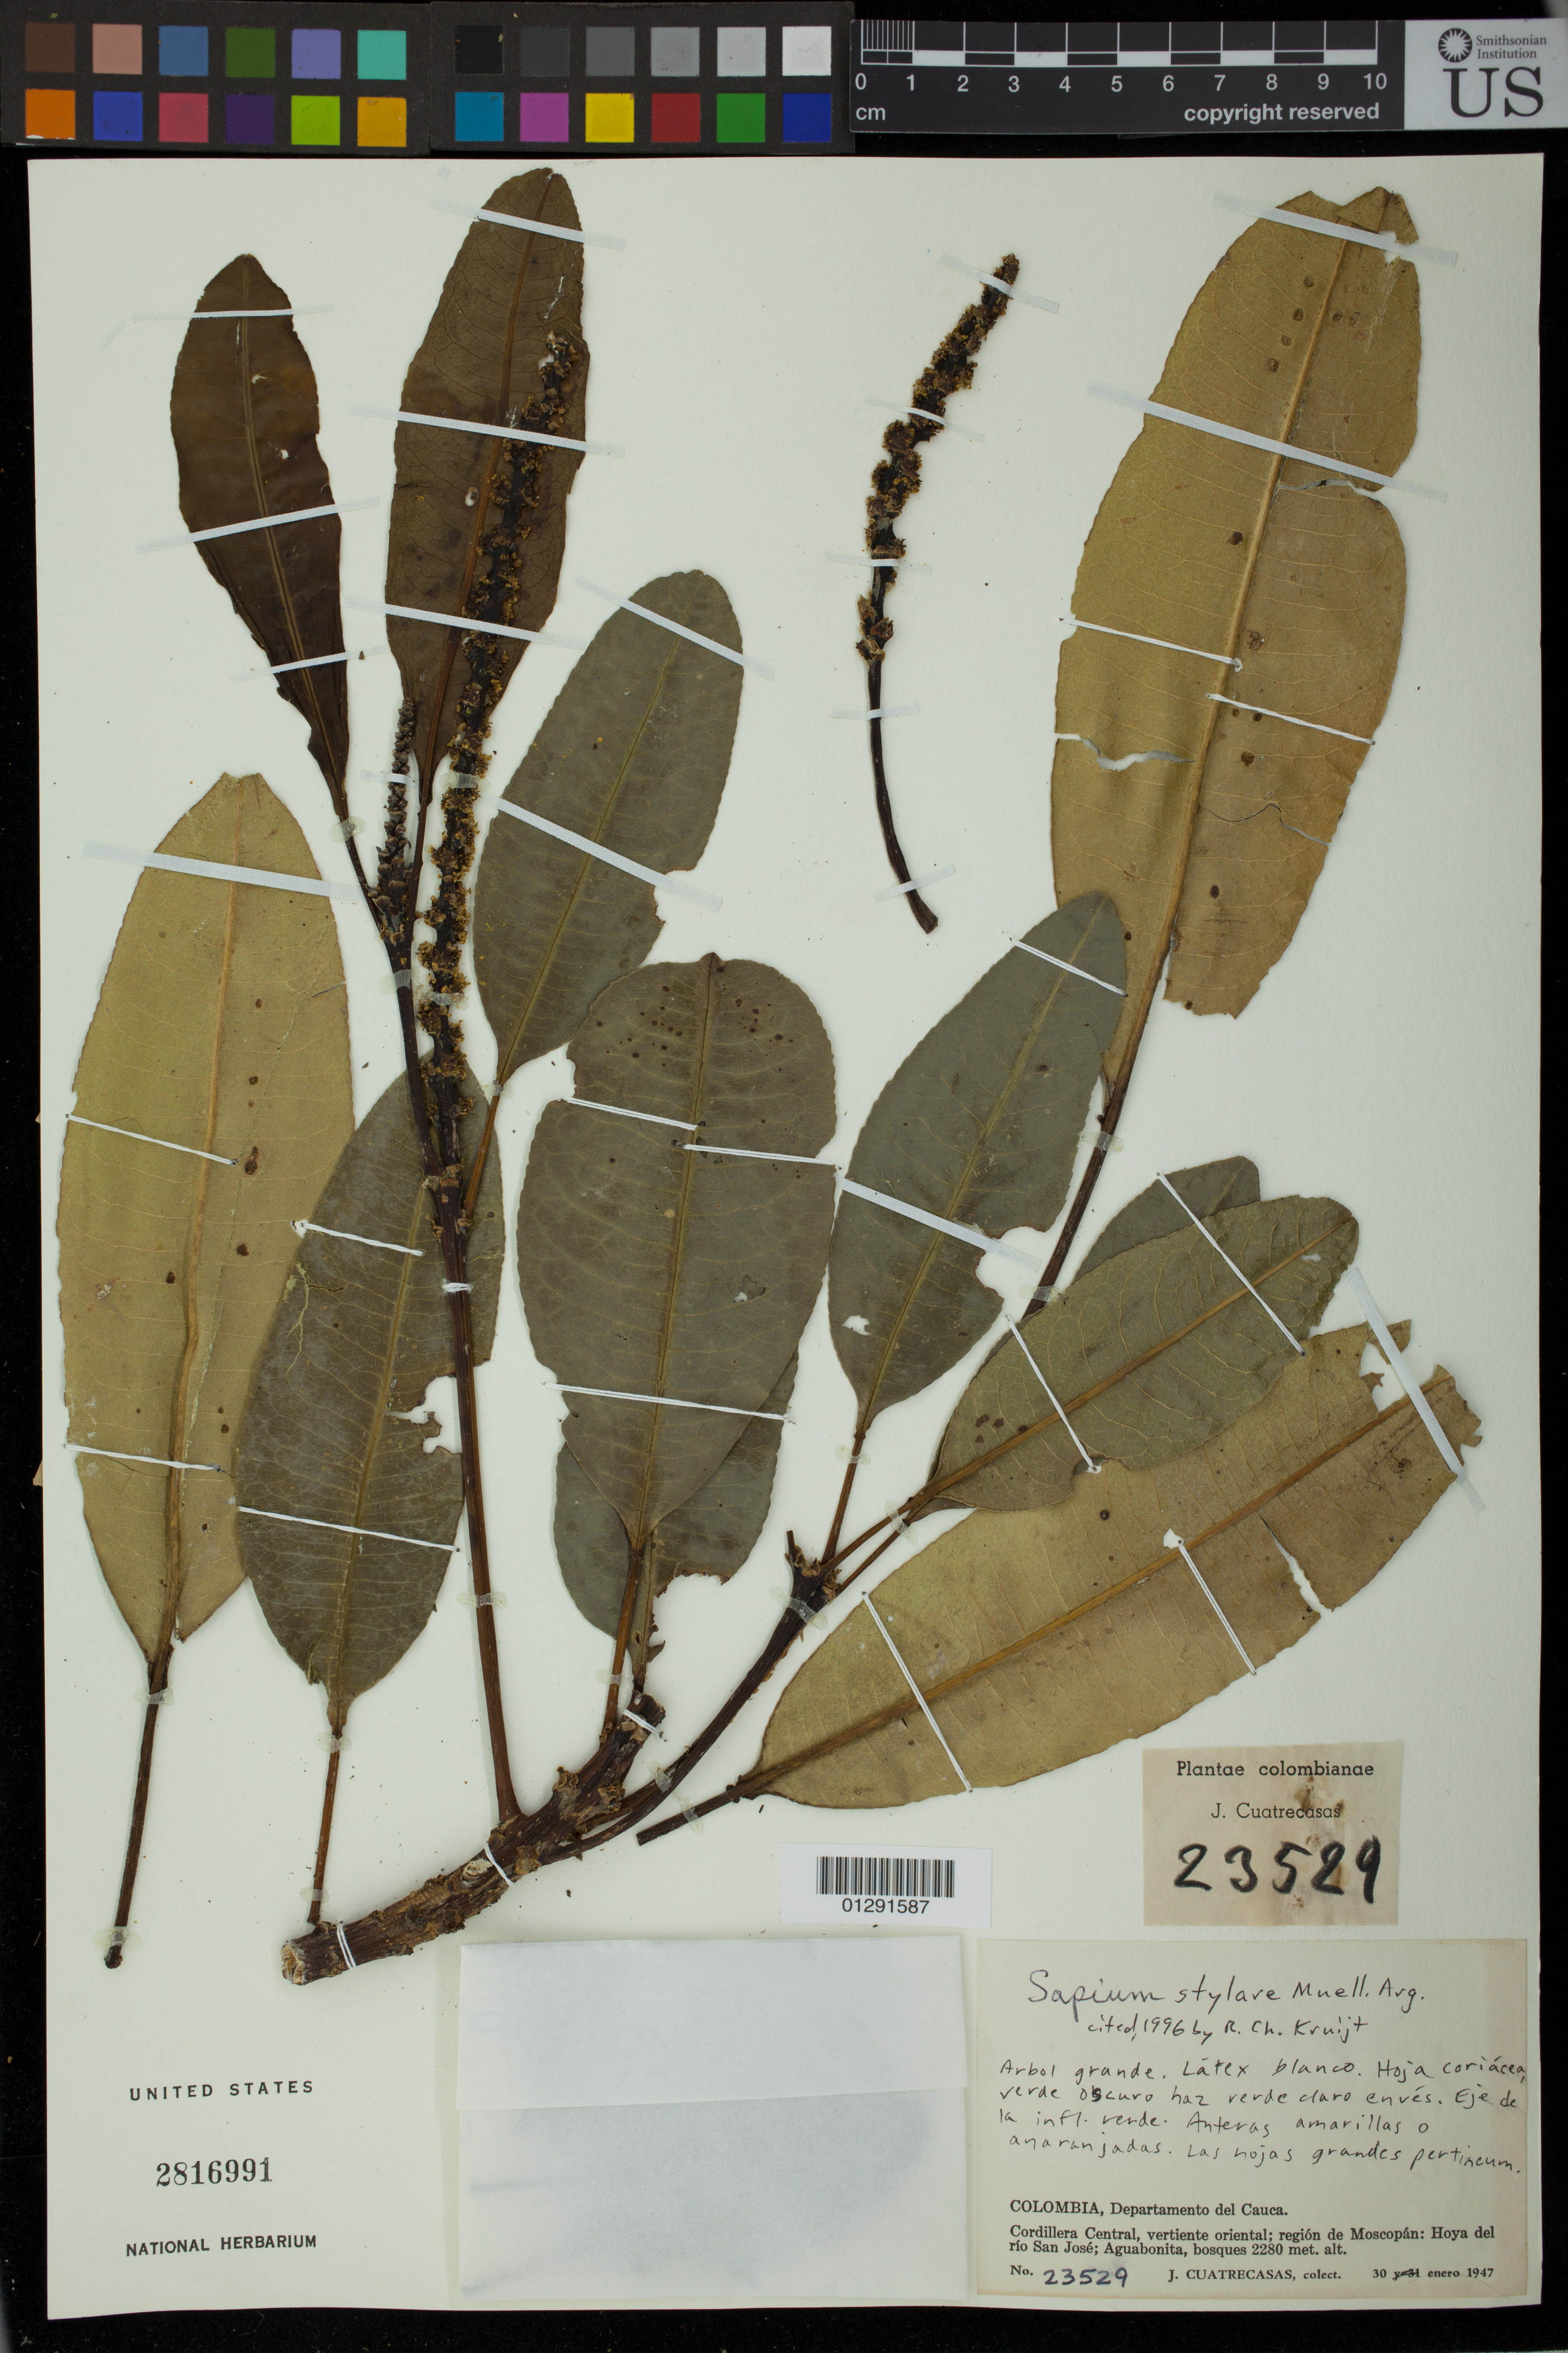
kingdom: Plantae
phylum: Tracheophyta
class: Magnoliopsida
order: Malpighiales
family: Euphorbiaceae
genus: Sapium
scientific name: Sapium stylare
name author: Müll. Arg.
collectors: J. Cuatrecasas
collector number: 23529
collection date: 1947-01-30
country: Colombia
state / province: Cauca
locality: Cordillera Central,vertiente oriental; region de Moscopan: Hoya del rio San Jose; Aguabonita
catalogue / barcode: US 2816991